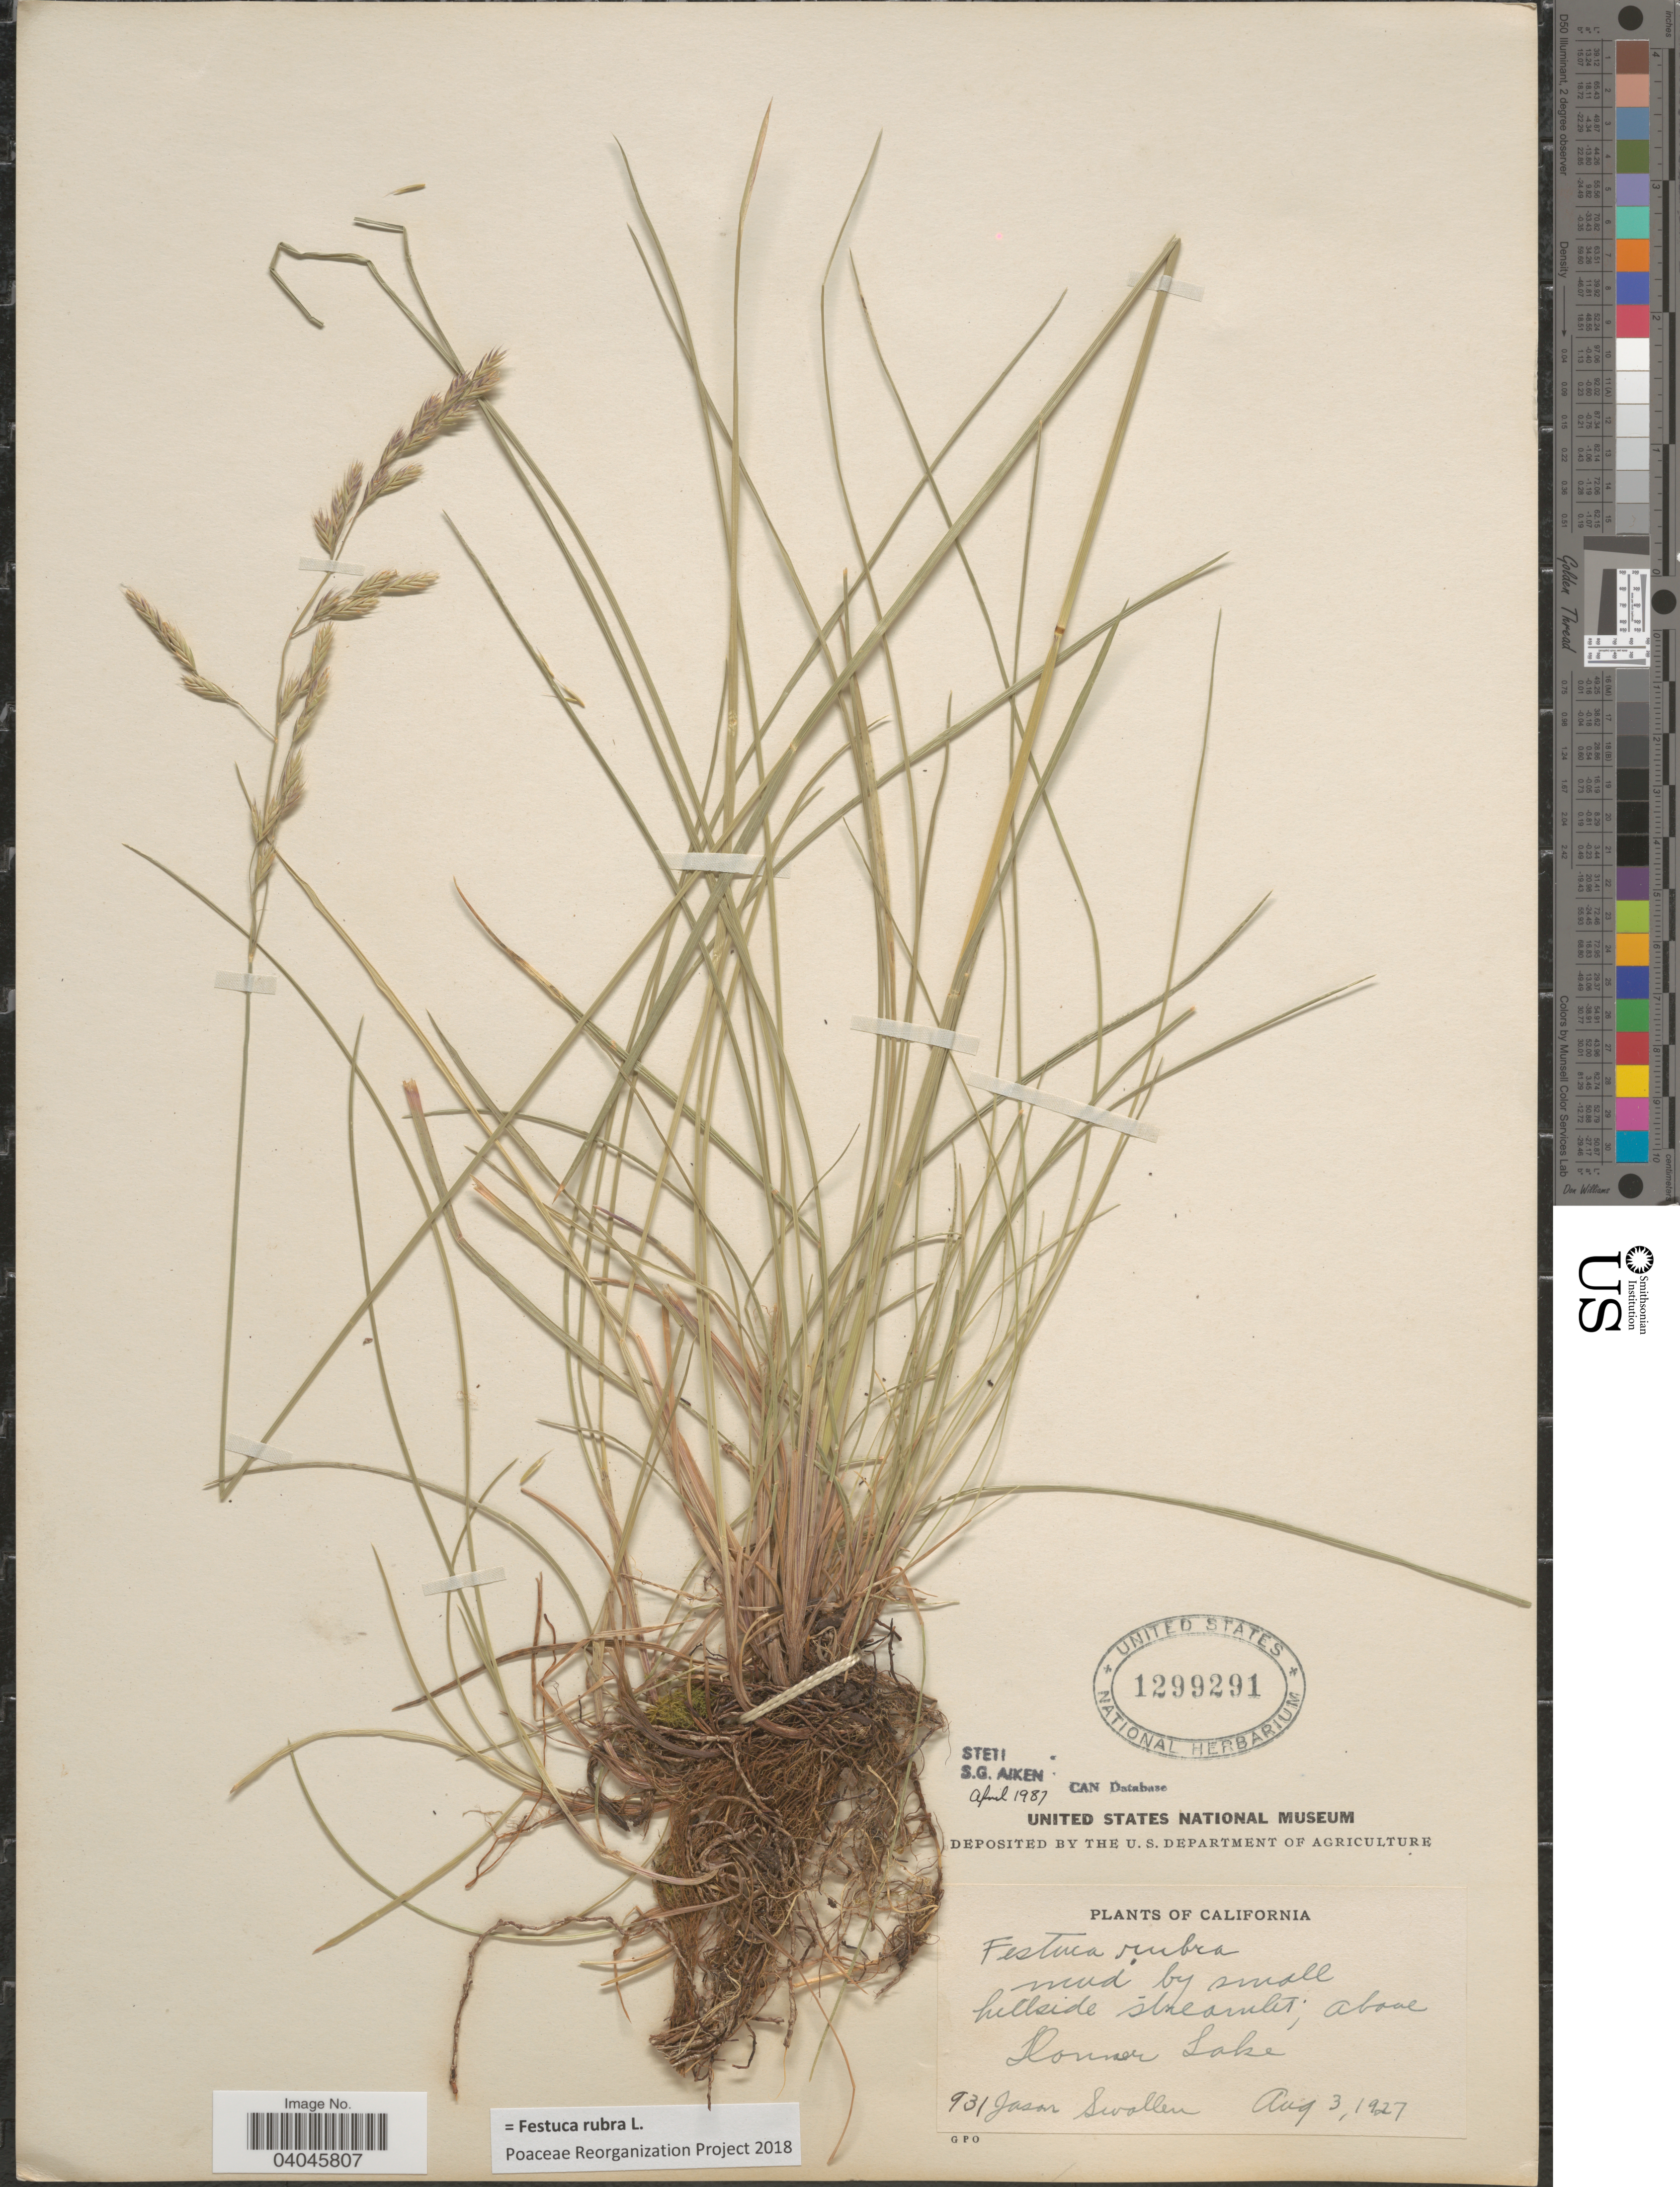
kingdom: Plantae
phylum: Tracheophyta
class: Liliopsida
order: Poales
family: Poaceae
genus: Festuca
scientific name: Festuca rubra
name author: L.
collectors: J. R. Swallen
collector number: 931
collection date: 1927-08-03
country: United States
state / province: California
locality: Above Donner Lake.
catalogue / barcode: US 1299291